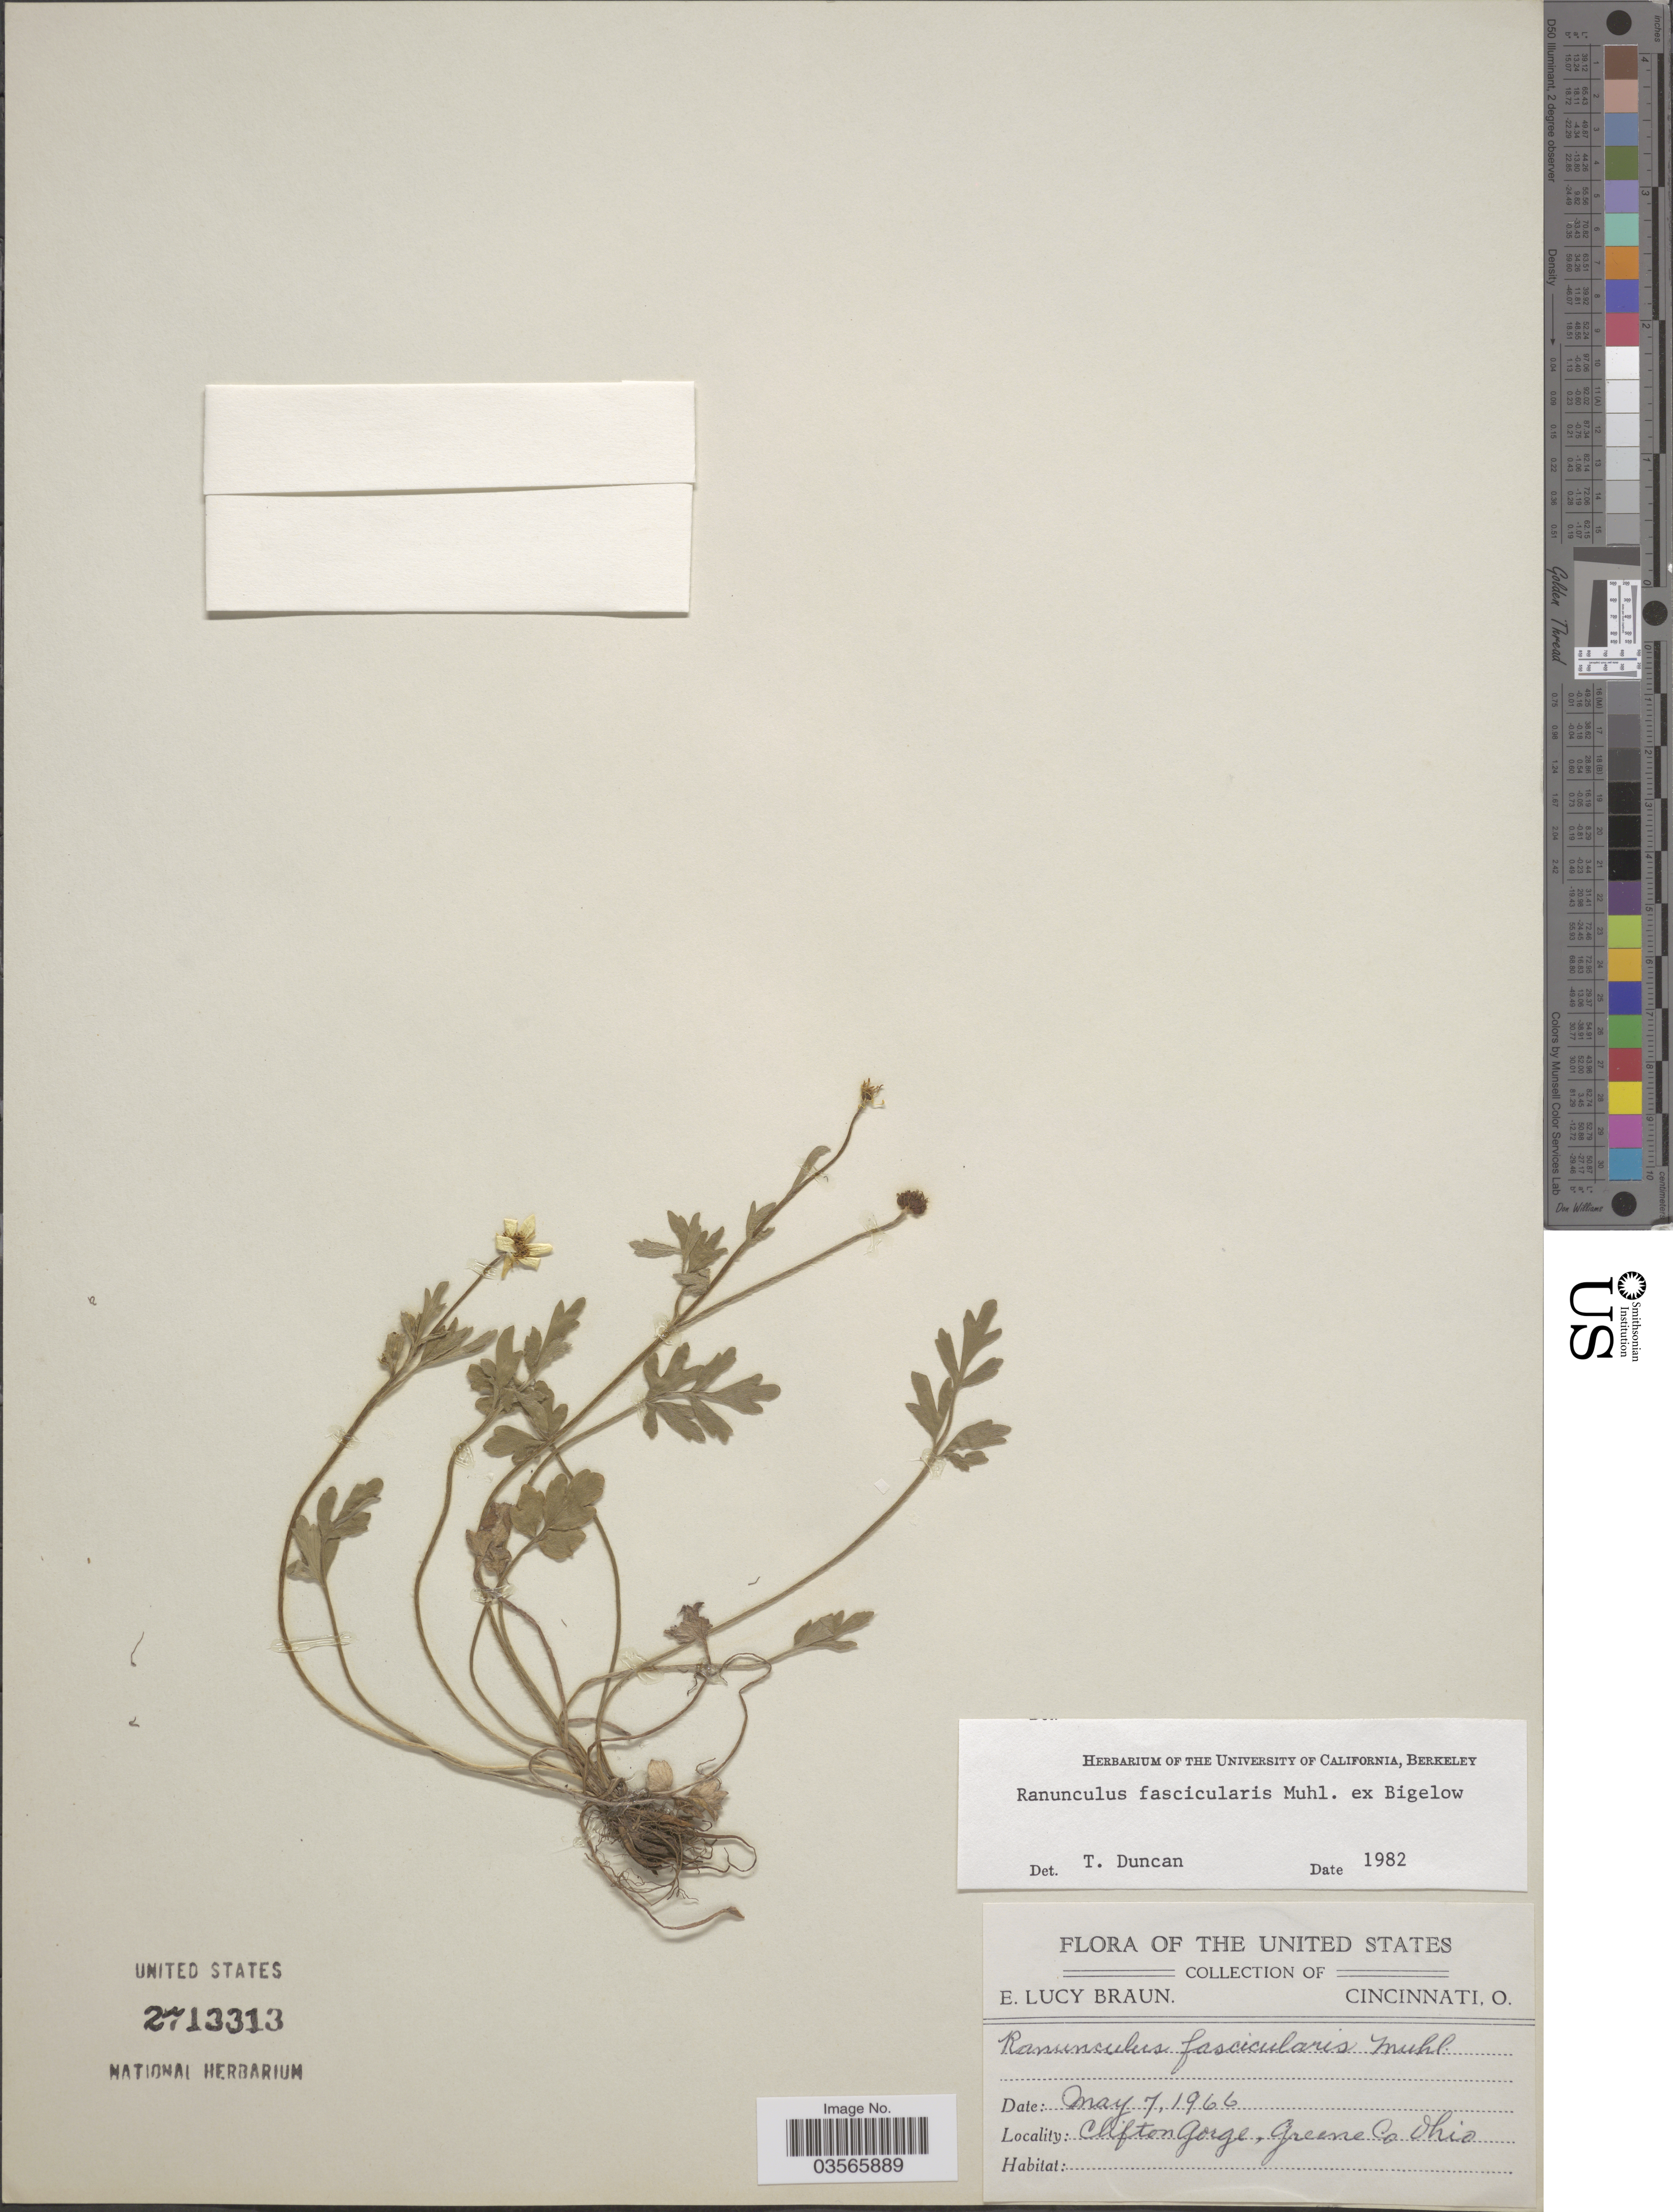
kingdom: Plantae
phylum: Tracheophyta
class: Magnoliopsida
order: Ranunculales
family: Ranunculaceae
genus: Ranunculus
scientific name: Ranunculus fascicularis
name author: Muhl. ex Bigelow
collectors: E. L. Braun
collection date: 1966-05-07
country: United States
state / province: Ohio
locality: Clifton Gorge, Greene Co.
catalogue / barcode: US 2713313